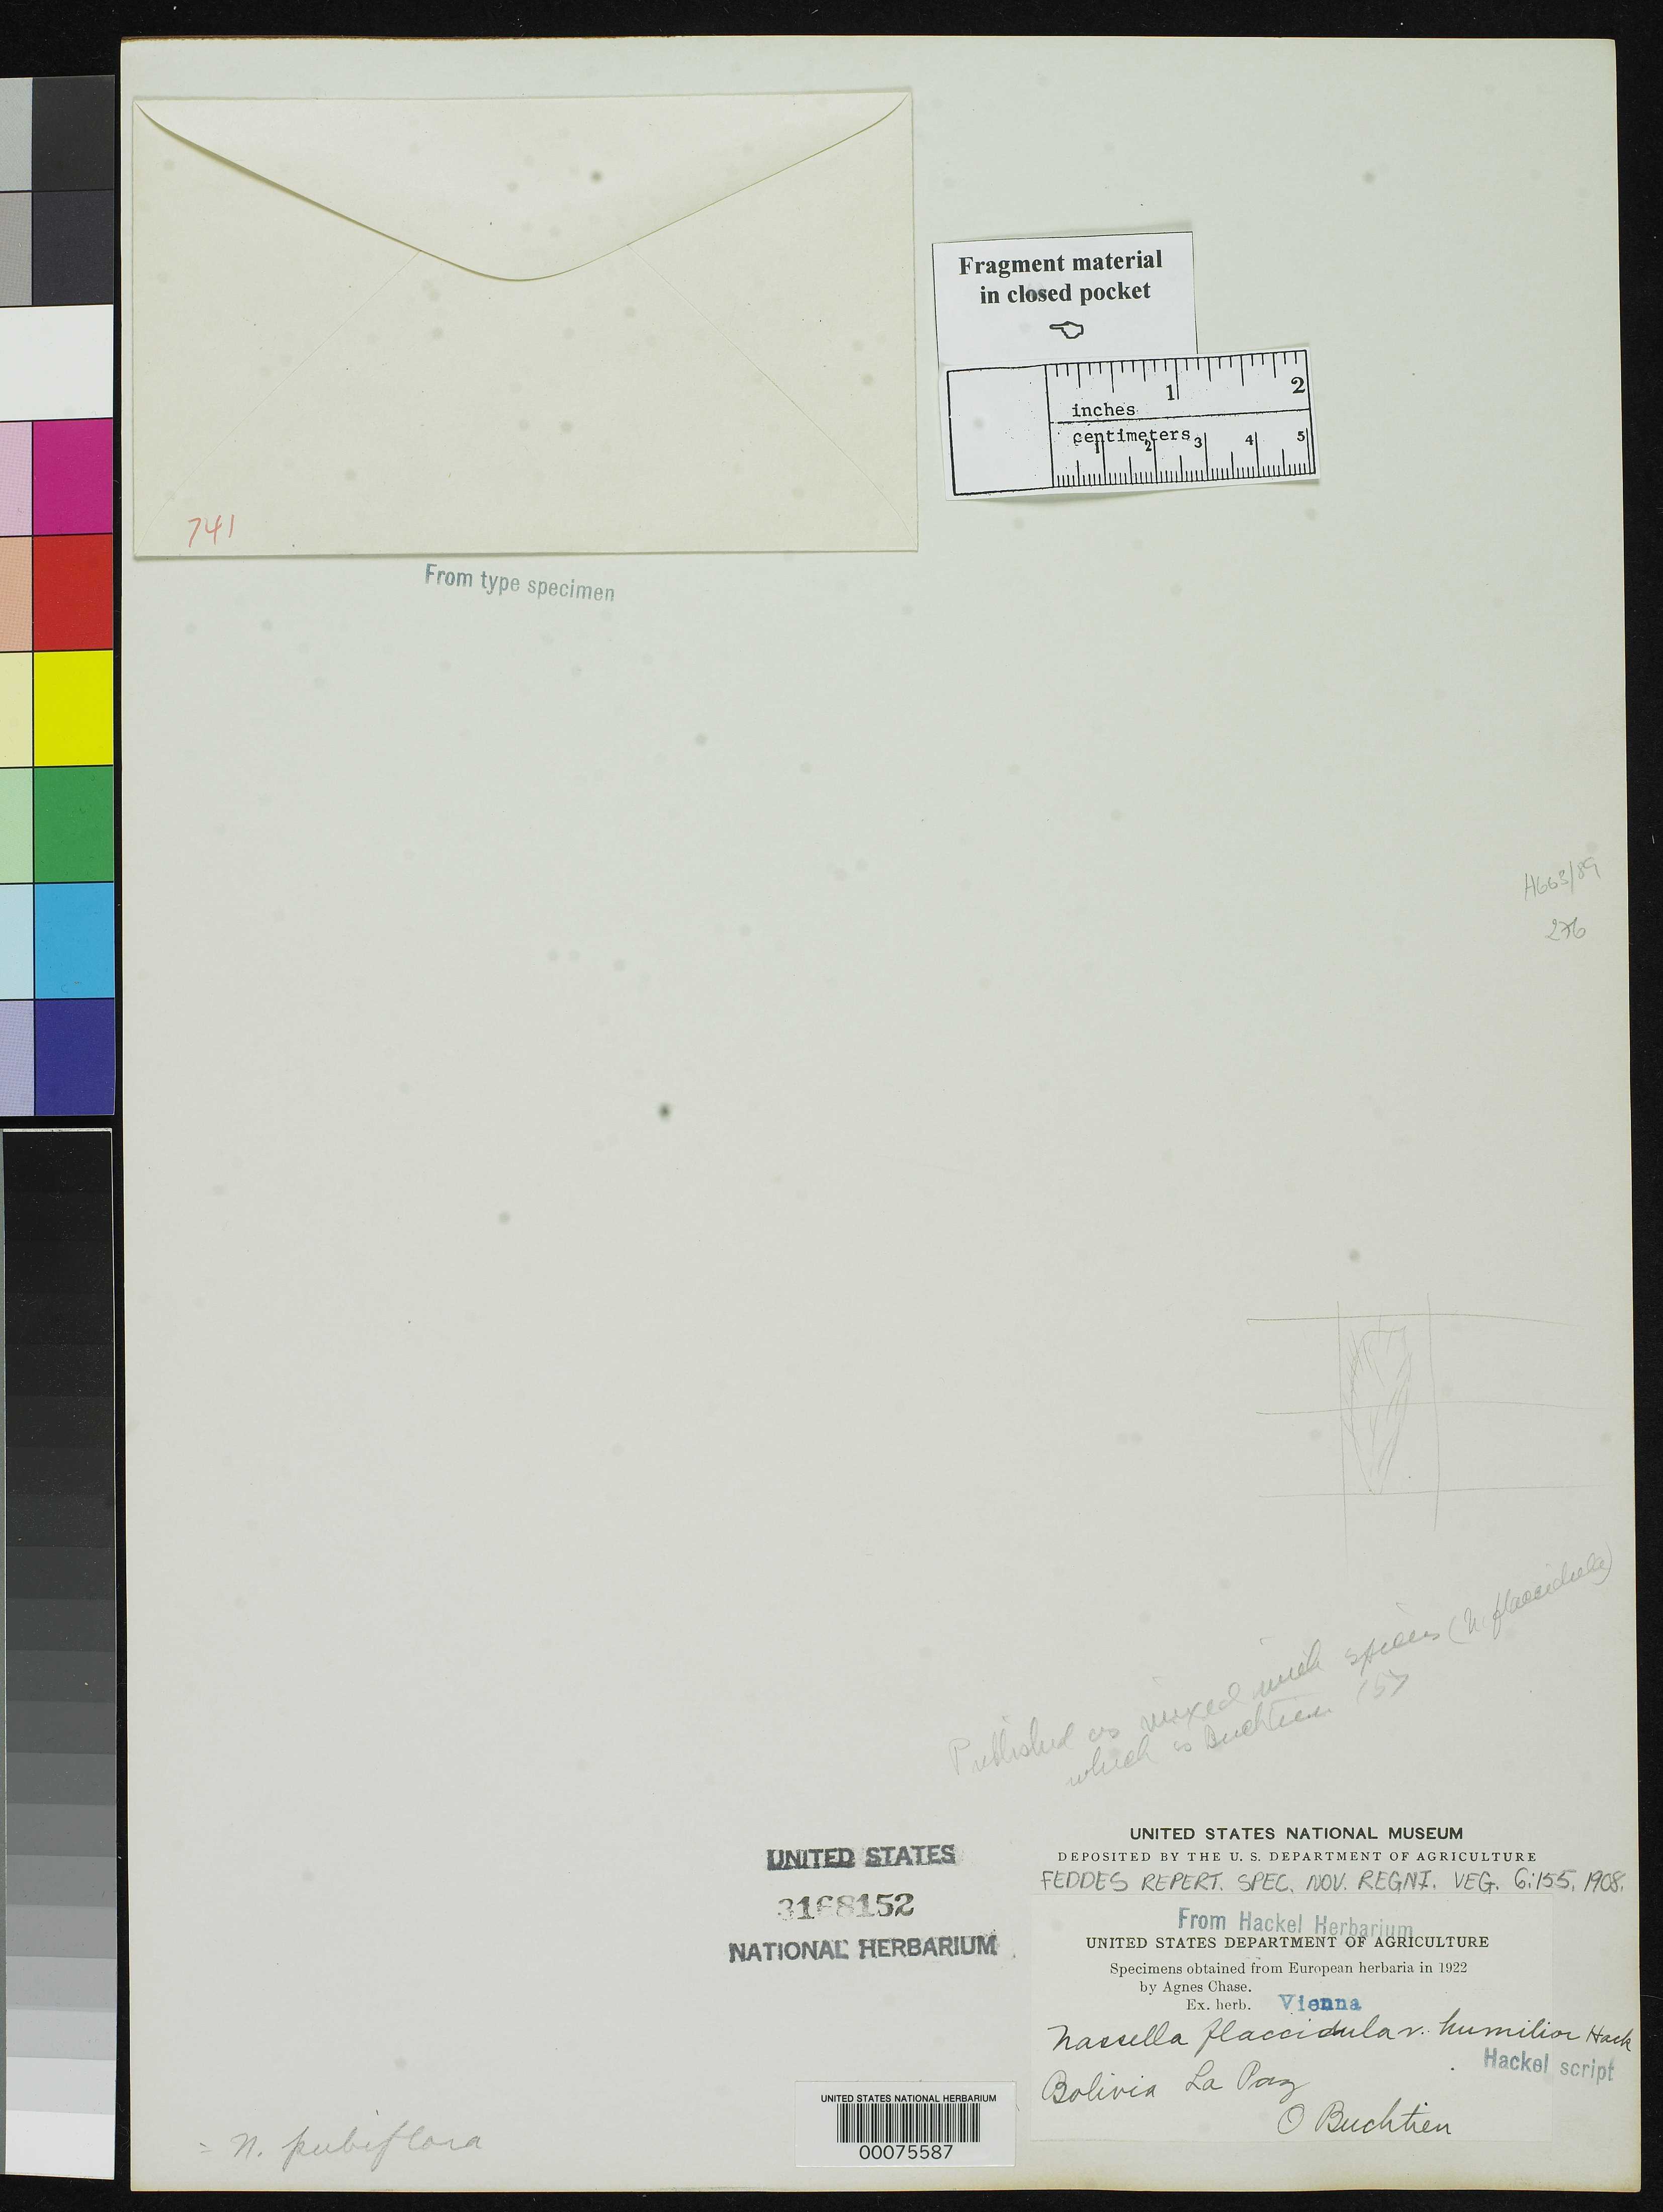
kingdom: Plantae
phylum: Tracheophyta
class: Liliopsida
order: Poales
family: Poaceae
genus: Nassella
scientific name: Nassella flaccidula var. humilior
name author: Hack.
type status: Type Fragment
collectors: O. Buchtien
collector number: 157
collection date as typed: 18 Jan 1907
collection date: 1907-01-18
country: Bolivia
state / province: La Paz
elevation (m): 3700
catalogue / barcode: US 3168152-2